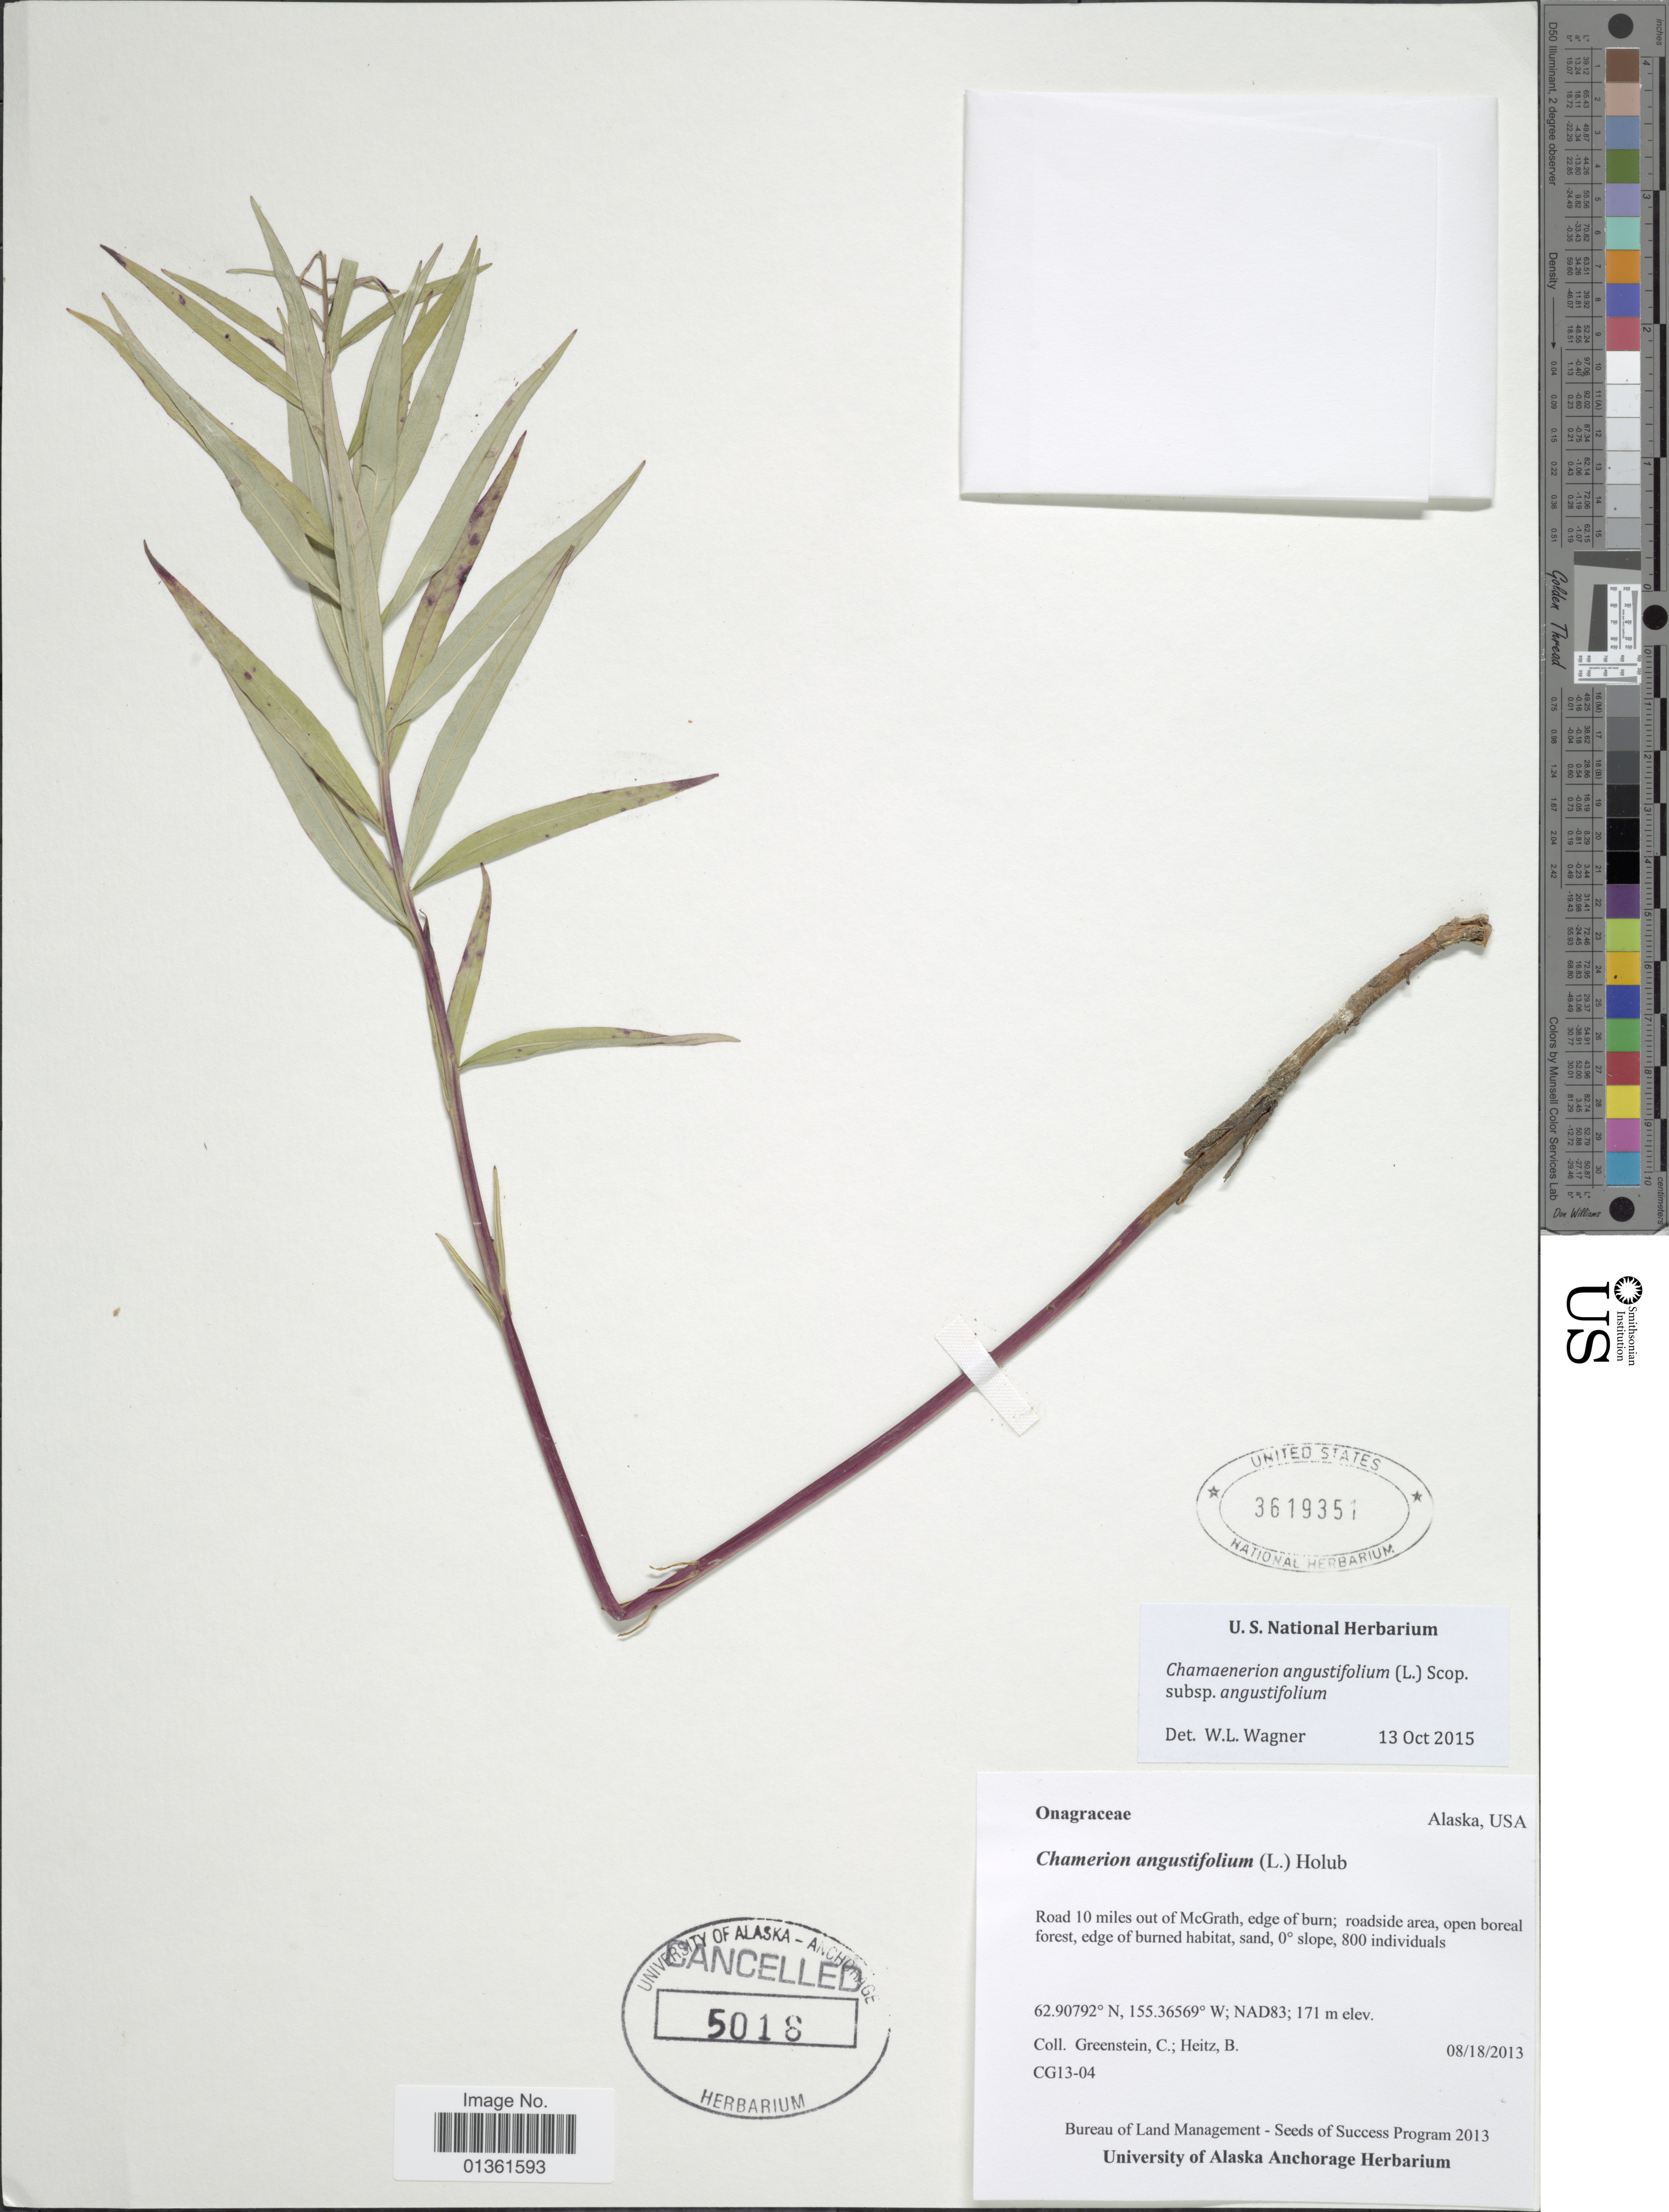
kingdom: Plantae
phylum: Tracheophyta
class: Magnoliopsida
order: Myrtales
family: Onagraceae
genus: Chamaenerion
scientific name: Chamaenerion angustifolium subsp. angustifolium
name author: (L.) Scop.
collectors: C. Greenstein & B. Heitz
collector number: CG13-04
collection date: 2013-08-18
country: United States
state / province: Alaska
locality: Road 10 miles out of McGrath, edge of burn.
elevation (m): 171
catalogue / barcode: US 3619351